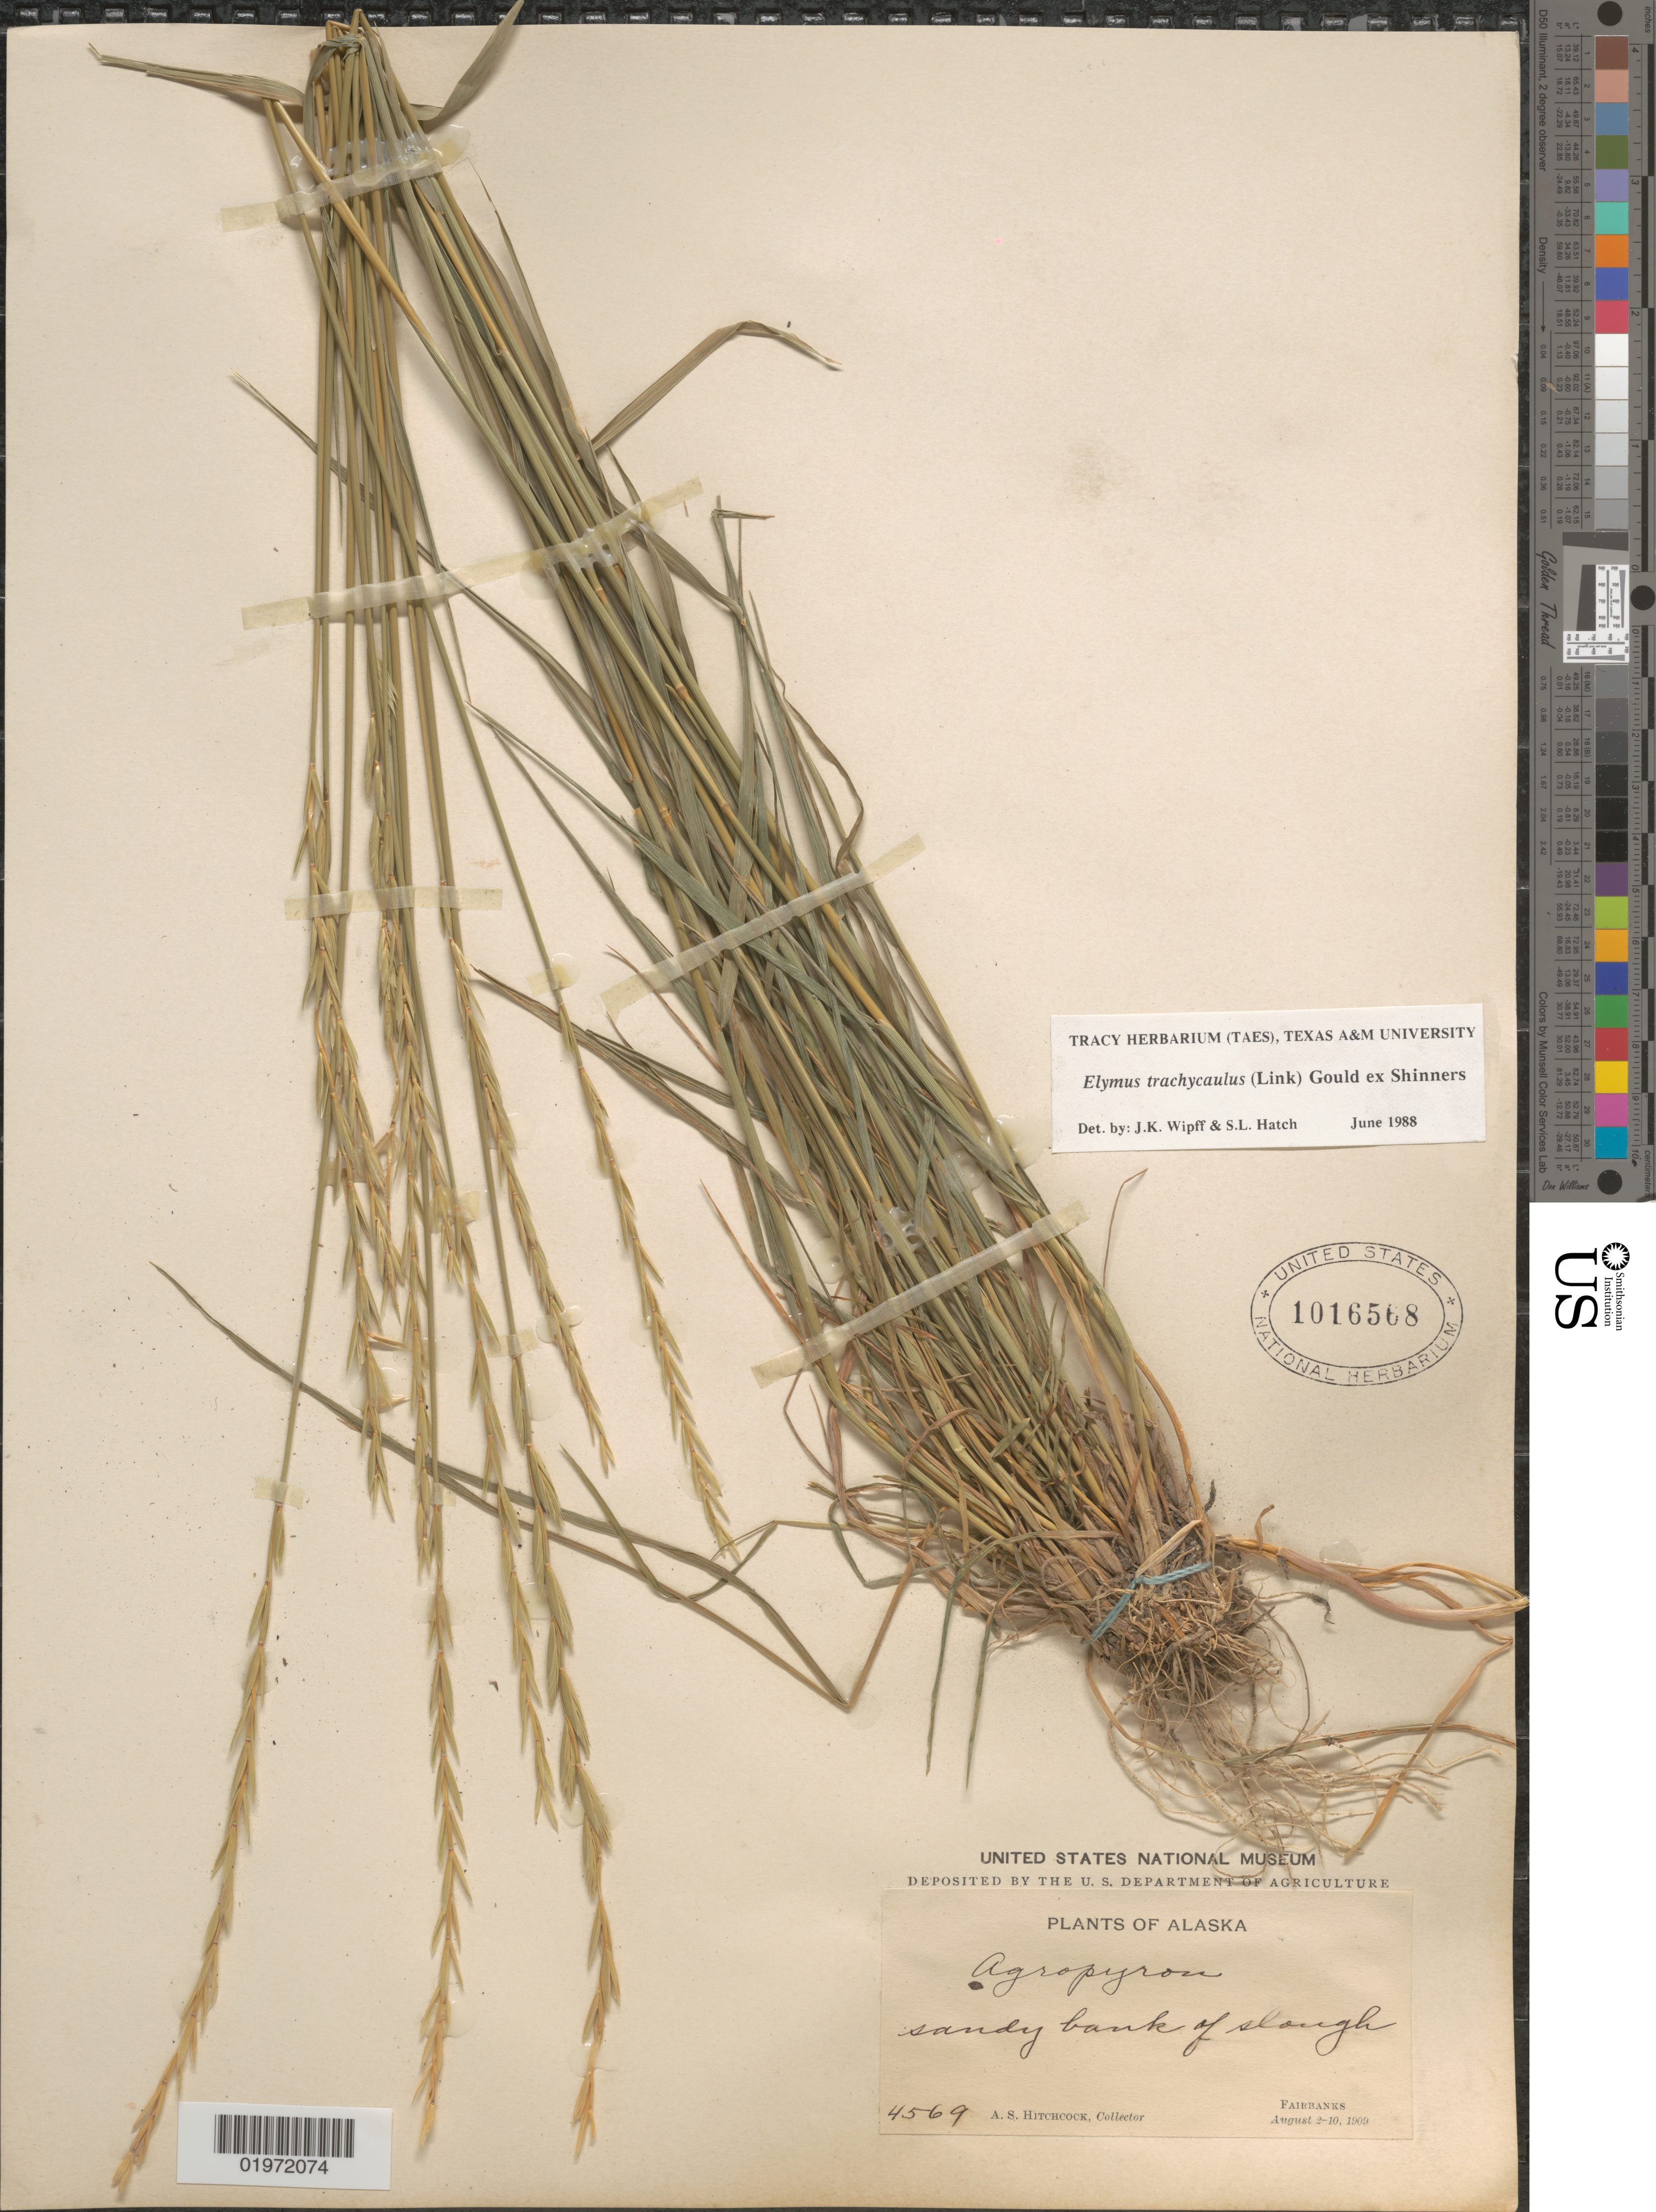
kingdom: Plantae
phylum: Tracheophyta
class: Liliopsida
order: Poales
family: Poaceae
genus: Elymus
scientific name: Elymus trachycaulus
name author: (Link) Gould ex Shinners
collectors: A. S. Hitchcock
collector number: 4569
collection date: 1909-08-02/1909-08-10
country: United States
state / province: Alaska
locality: Sandy bank of slough. Fairbanks.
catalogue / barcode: US 1016568